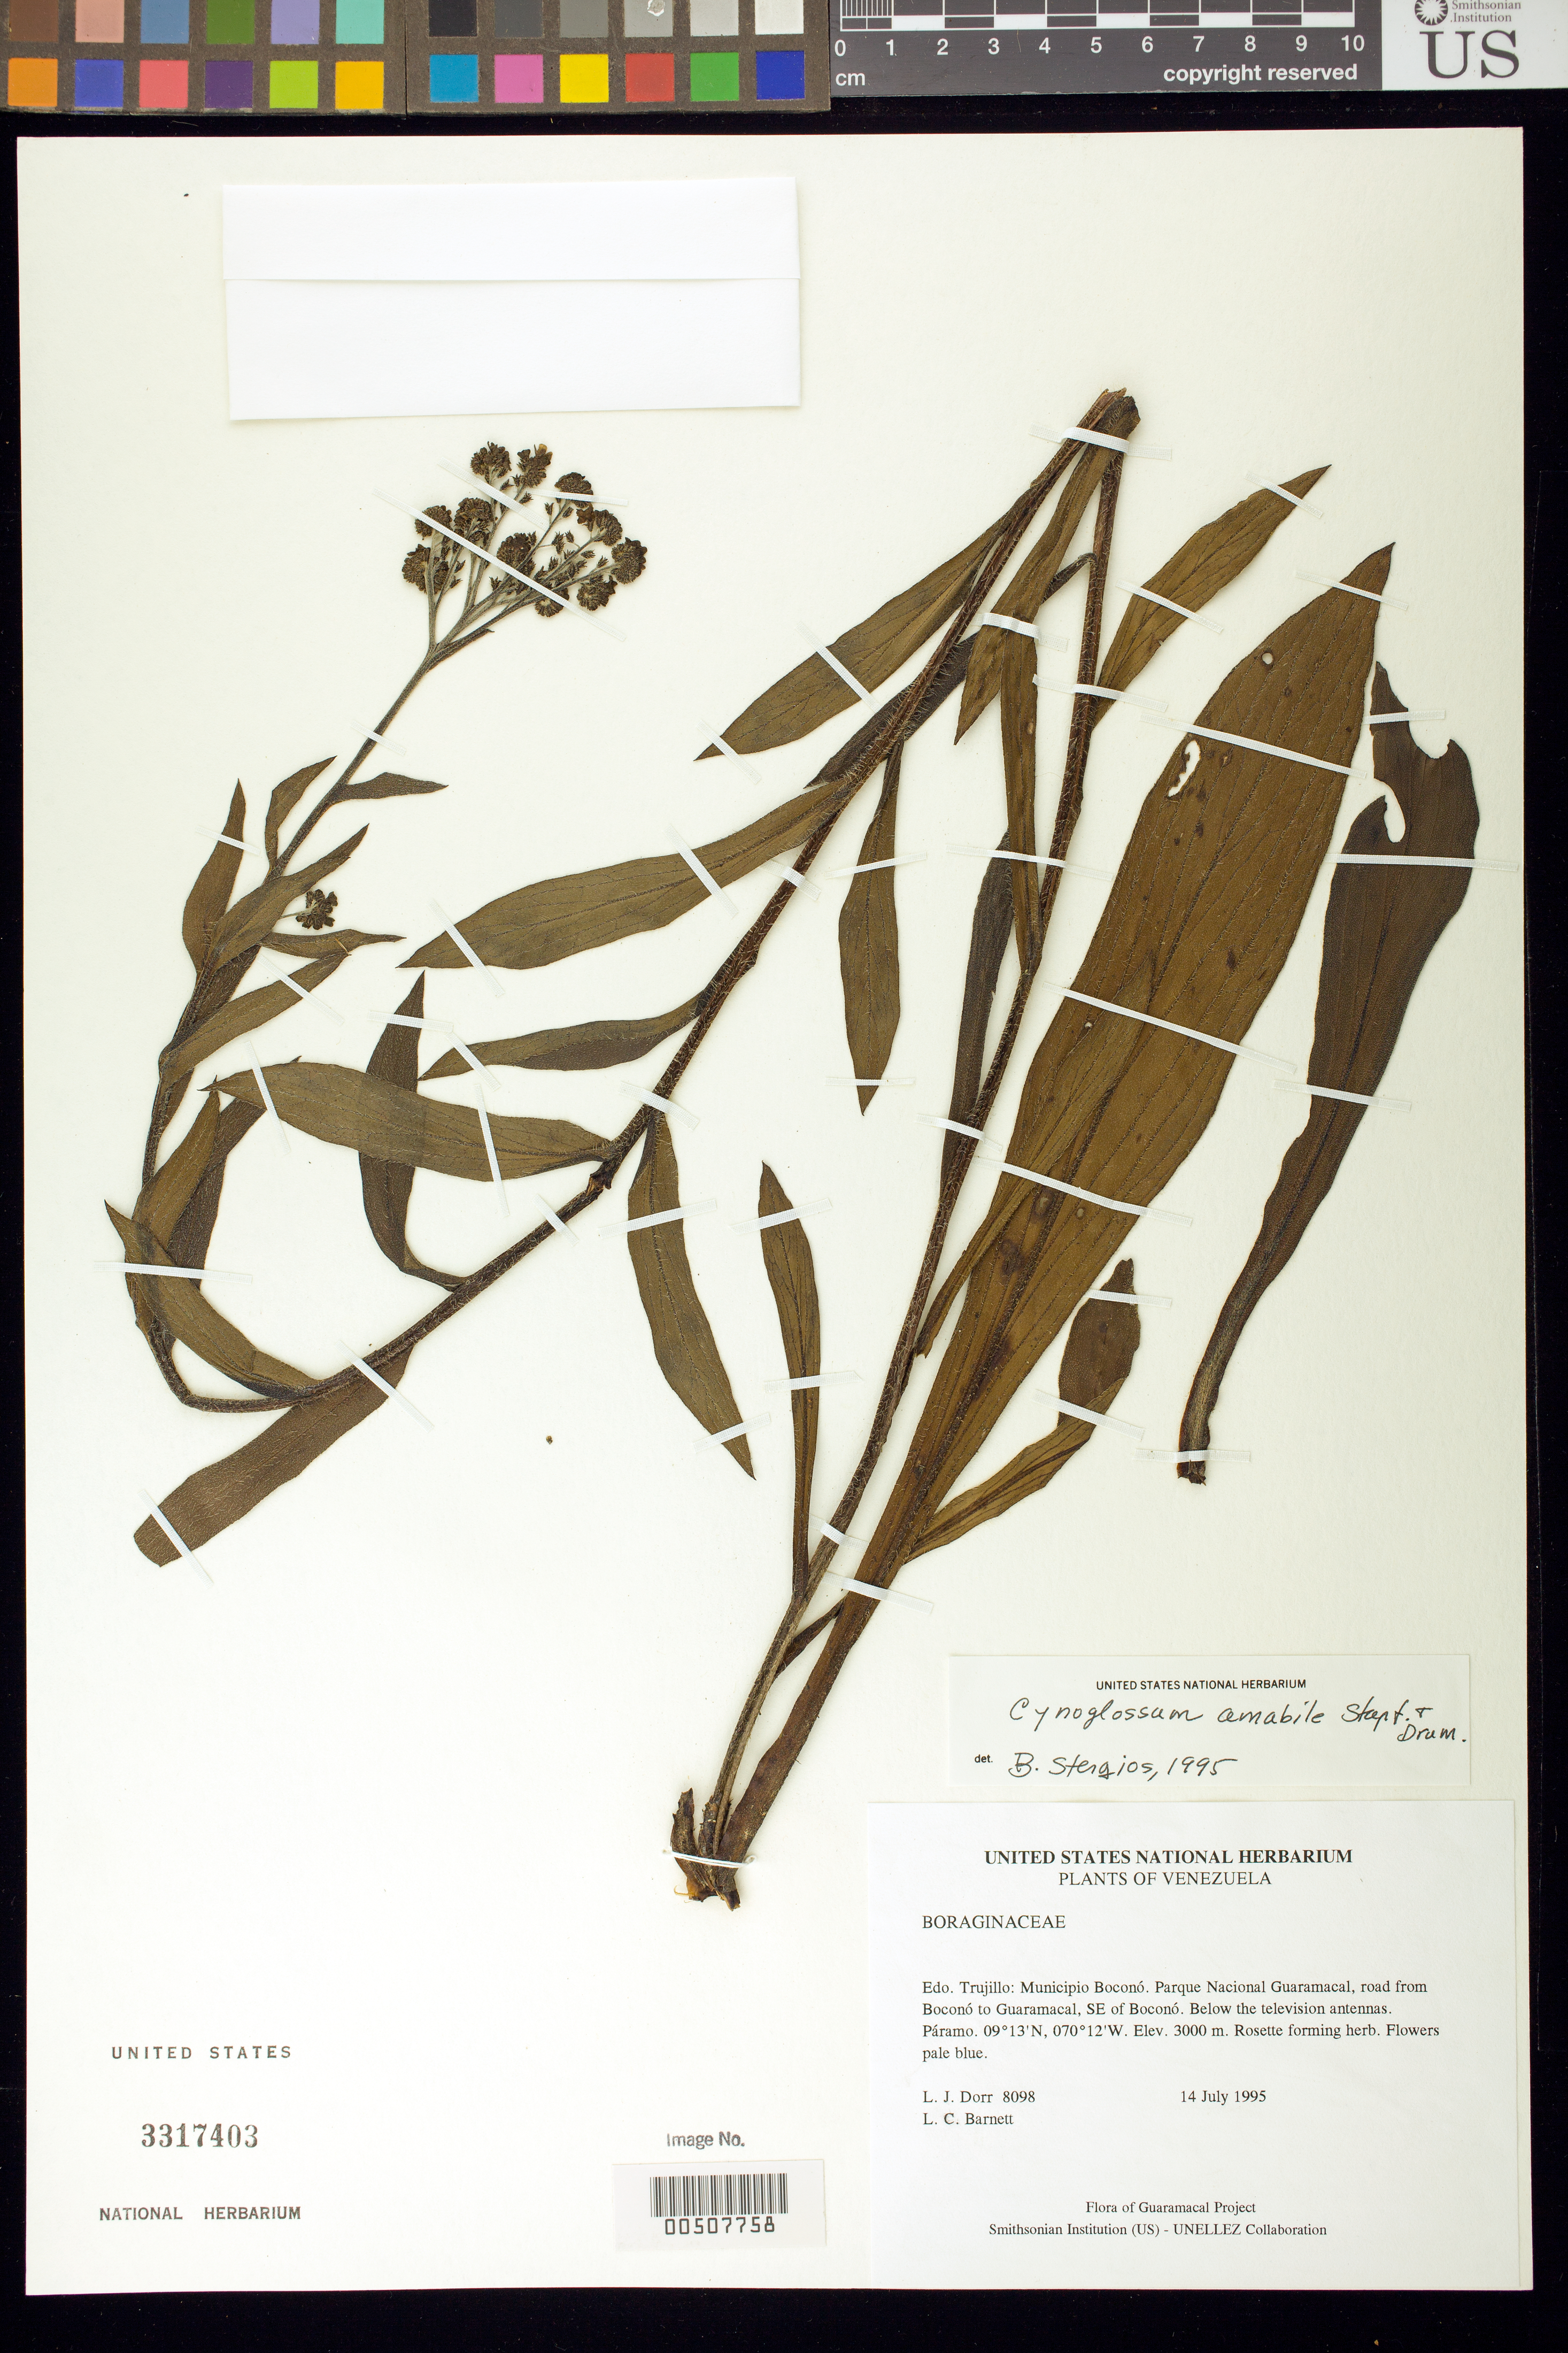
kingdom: Plantae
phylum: Tracheophyta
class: Magnoliopsida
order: Boraginales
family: Boraginaceae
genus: Cynoglossum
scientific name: Cynoglossum amabile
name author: Stapf & J.R. Drumm.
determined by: Stergios, B. G.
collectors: L. J. Dorr & L. C. Barnett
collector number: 8098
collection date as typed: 14 Jul 1995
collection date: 1995-07-14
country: Venezuela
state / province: Trujillo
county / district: Boconó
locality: Parque Nacional Guaramacal, road from Boconó to Guaramacal, SE of Boconó. Below the television antennas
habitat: paramo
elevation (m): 3000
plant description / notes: PORT, US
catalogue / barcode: US 3317403